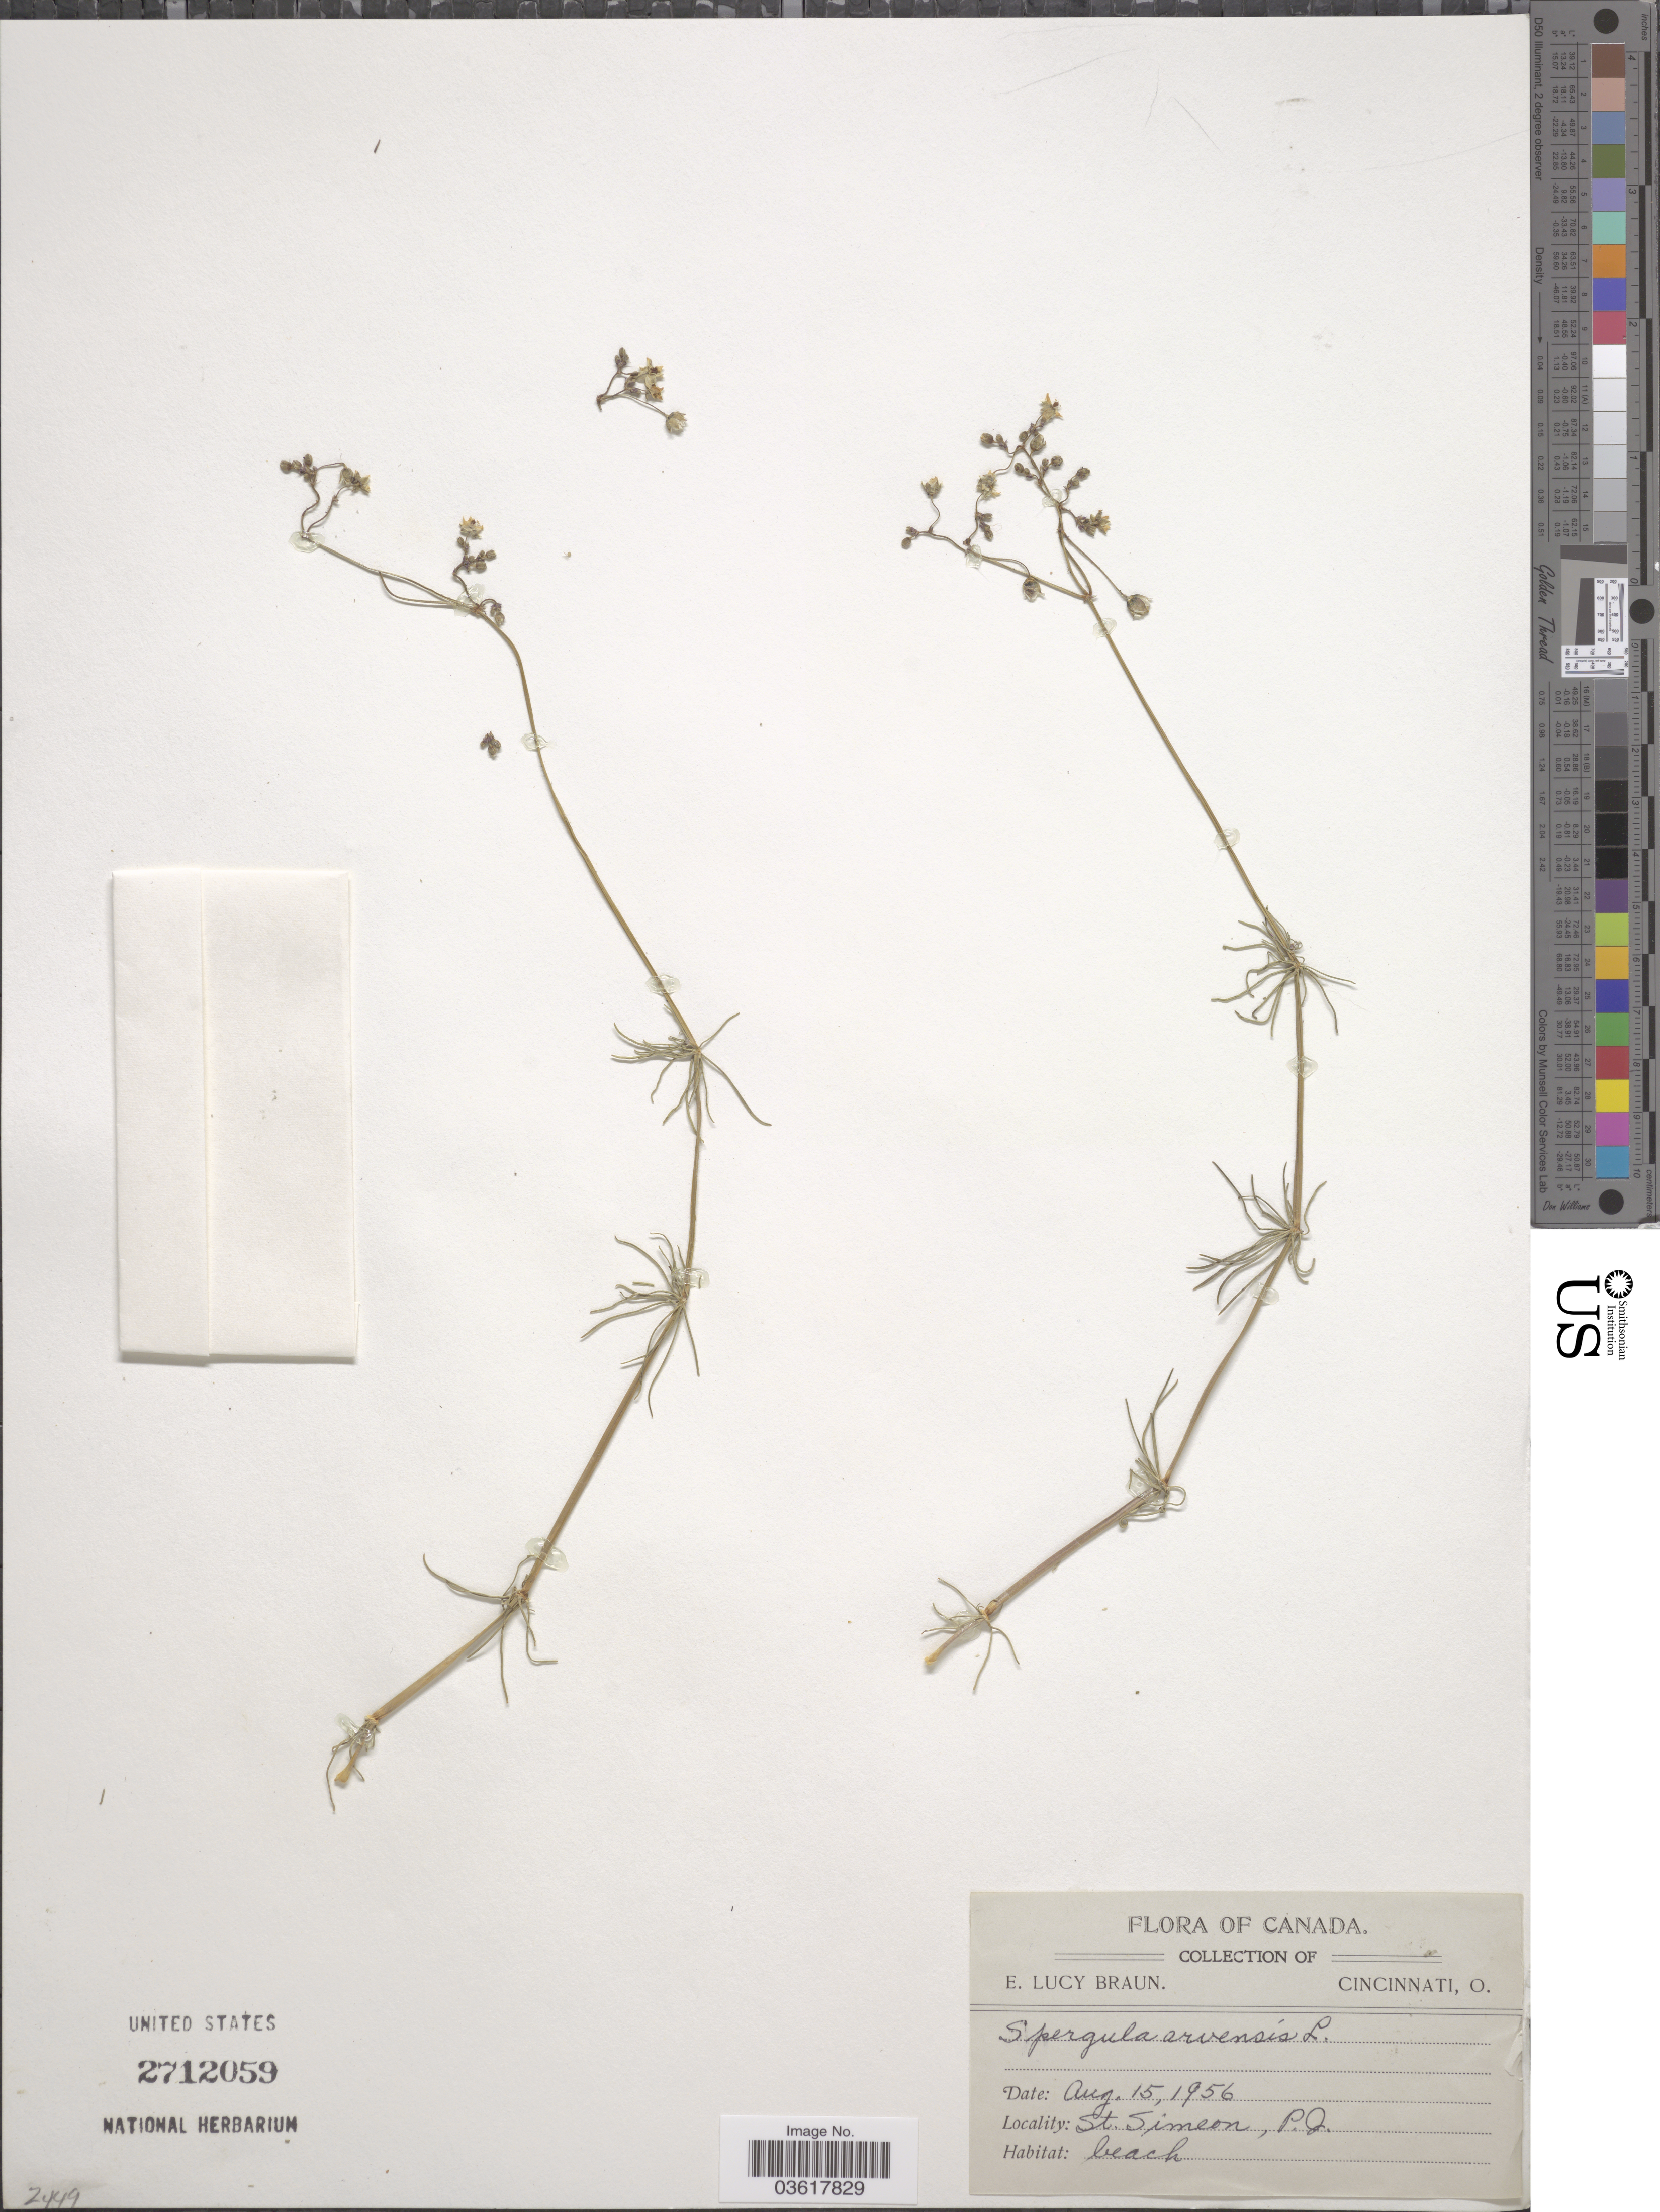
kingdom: Plantae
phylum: Tracheophyta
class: Magnoliopsida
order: Caryophyllales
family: Caryophyllaceae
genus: Spergula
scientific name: Spergula arvensis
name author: L.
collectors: E. L. Braun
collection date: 1956-08-15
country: Canada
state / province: Quebec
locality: St. Simeon, P. Q.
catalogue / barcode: US 2712059